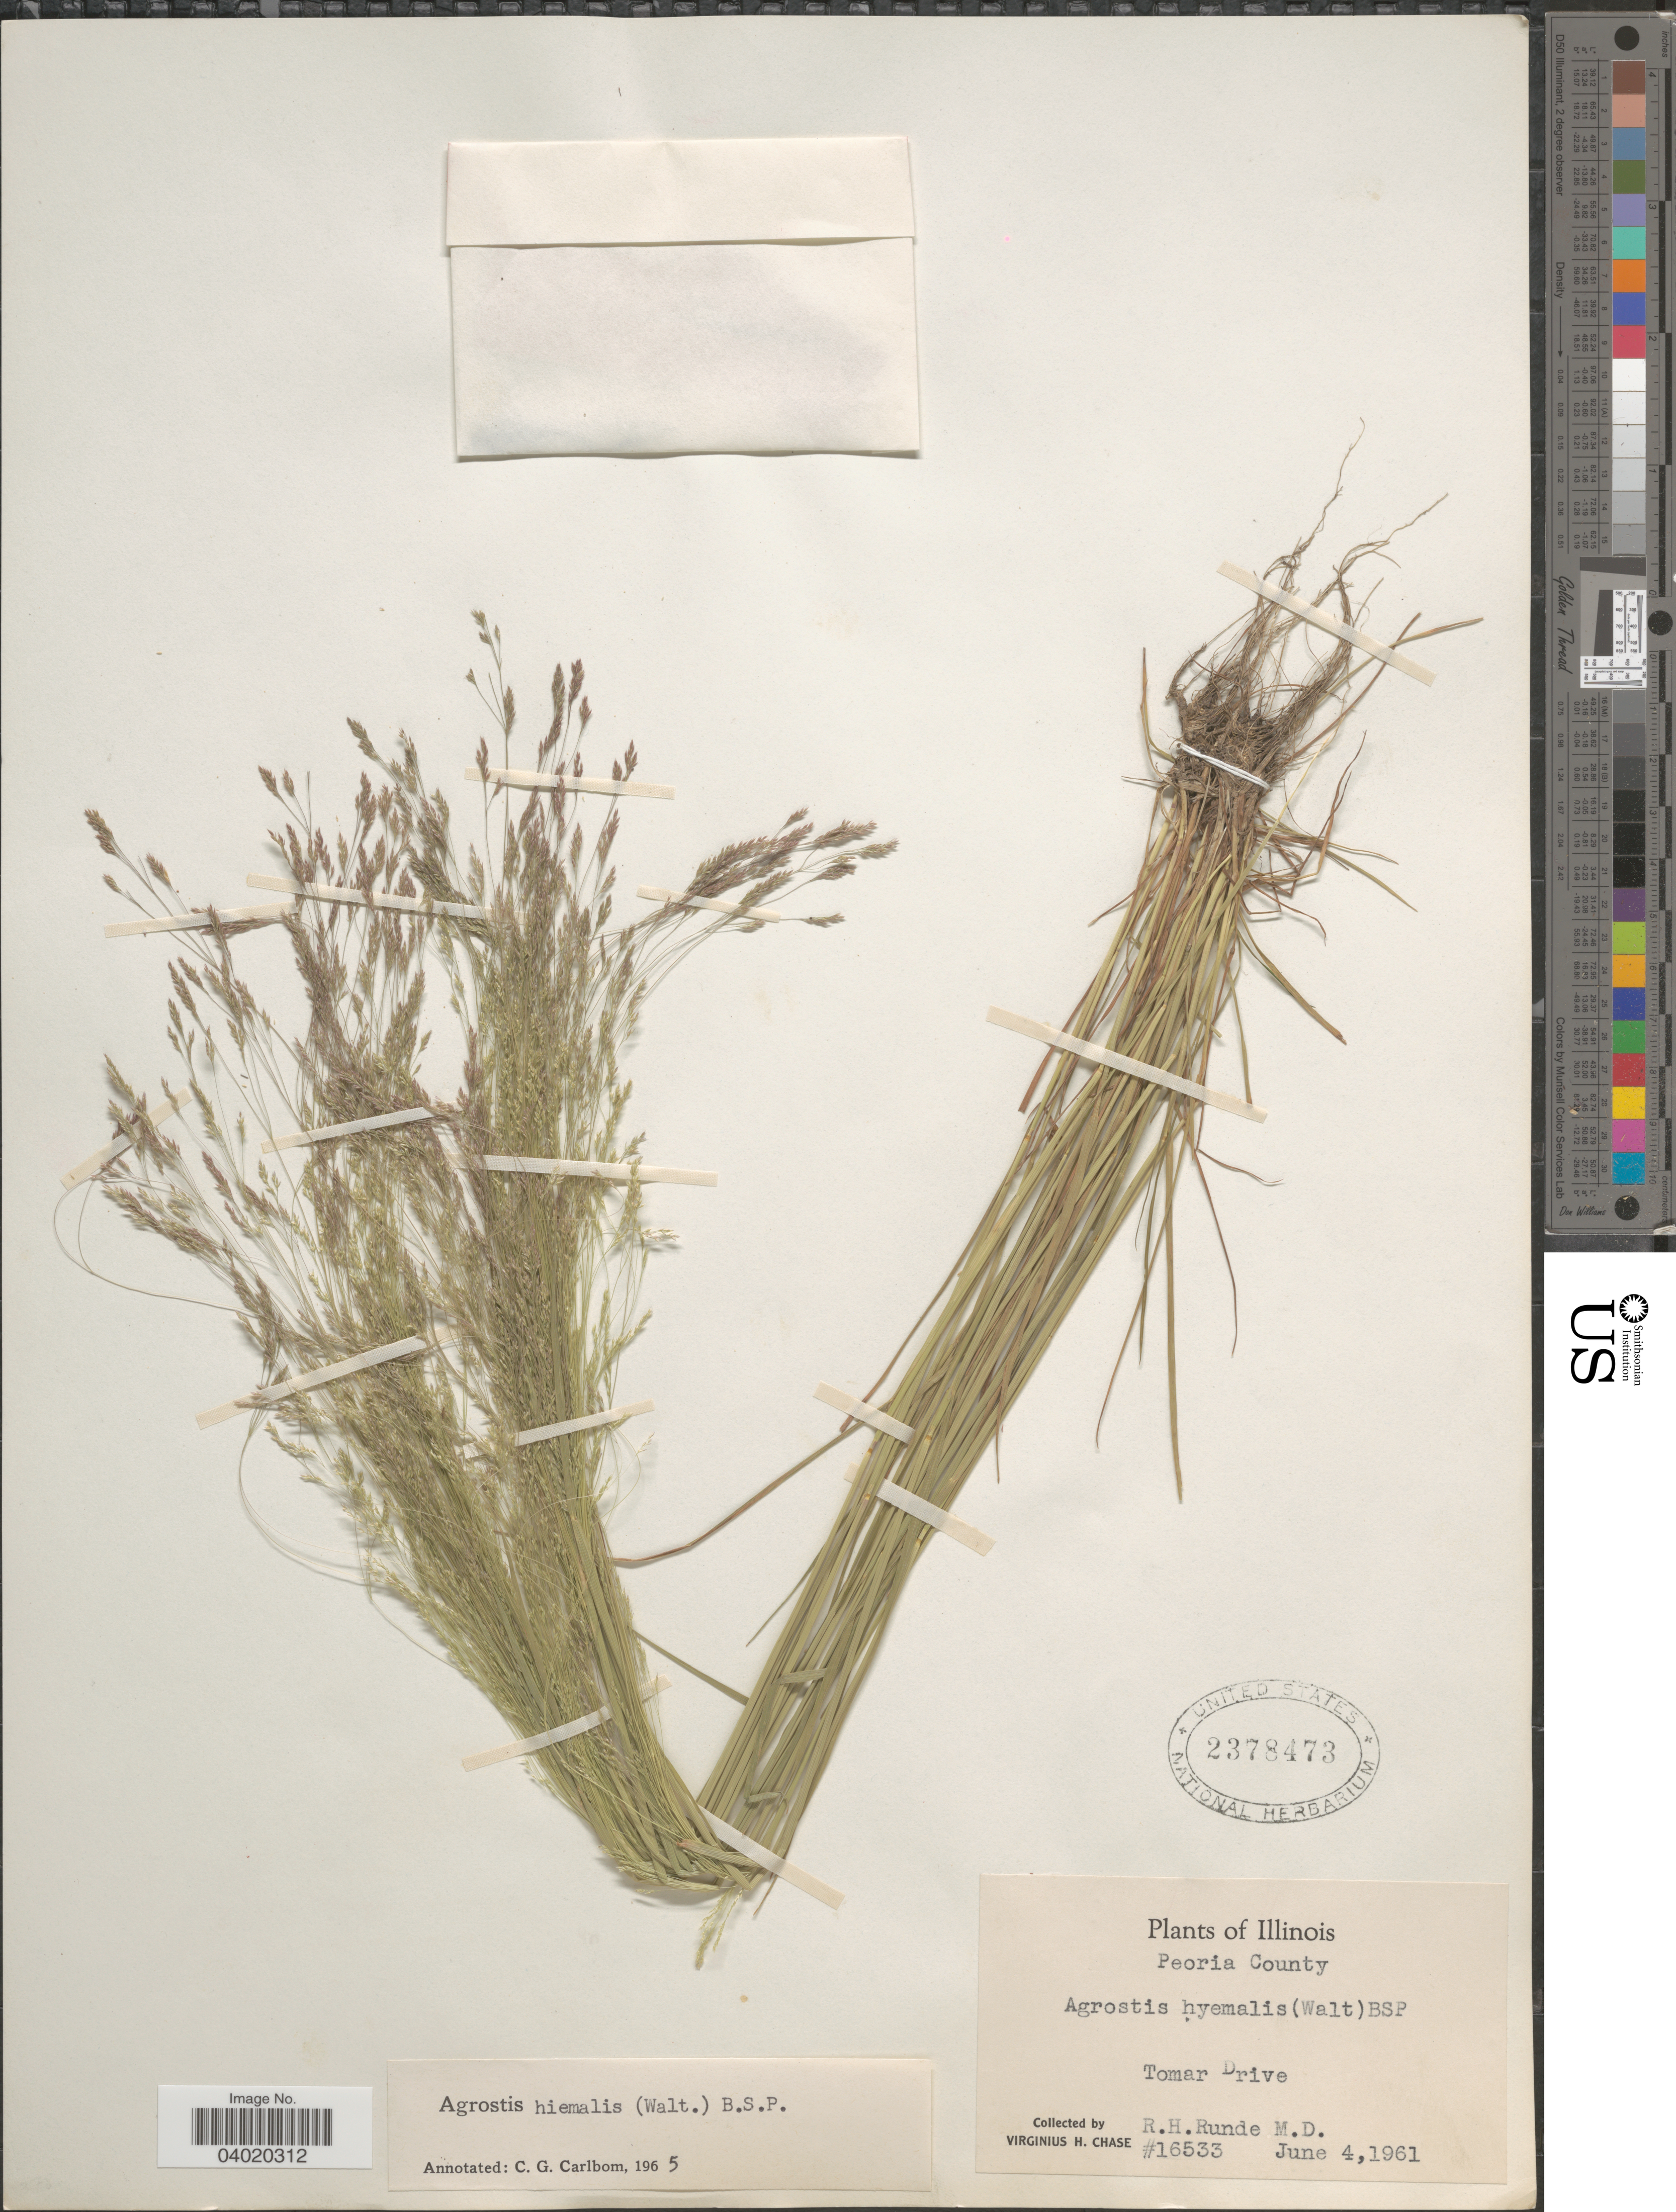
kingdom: Plantae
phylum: Tracheophyta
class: Liliopsida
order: Poales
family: Poaceae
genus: Agrostis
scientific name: Agrostis hyemalis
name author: (Walter) Britton et al.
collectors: R. Runde & V. H. Chase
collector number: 16533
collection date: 1961-06-04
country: United States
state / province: Illinois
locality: Peoria County. Tomar Drive.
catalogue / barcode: US 2378473